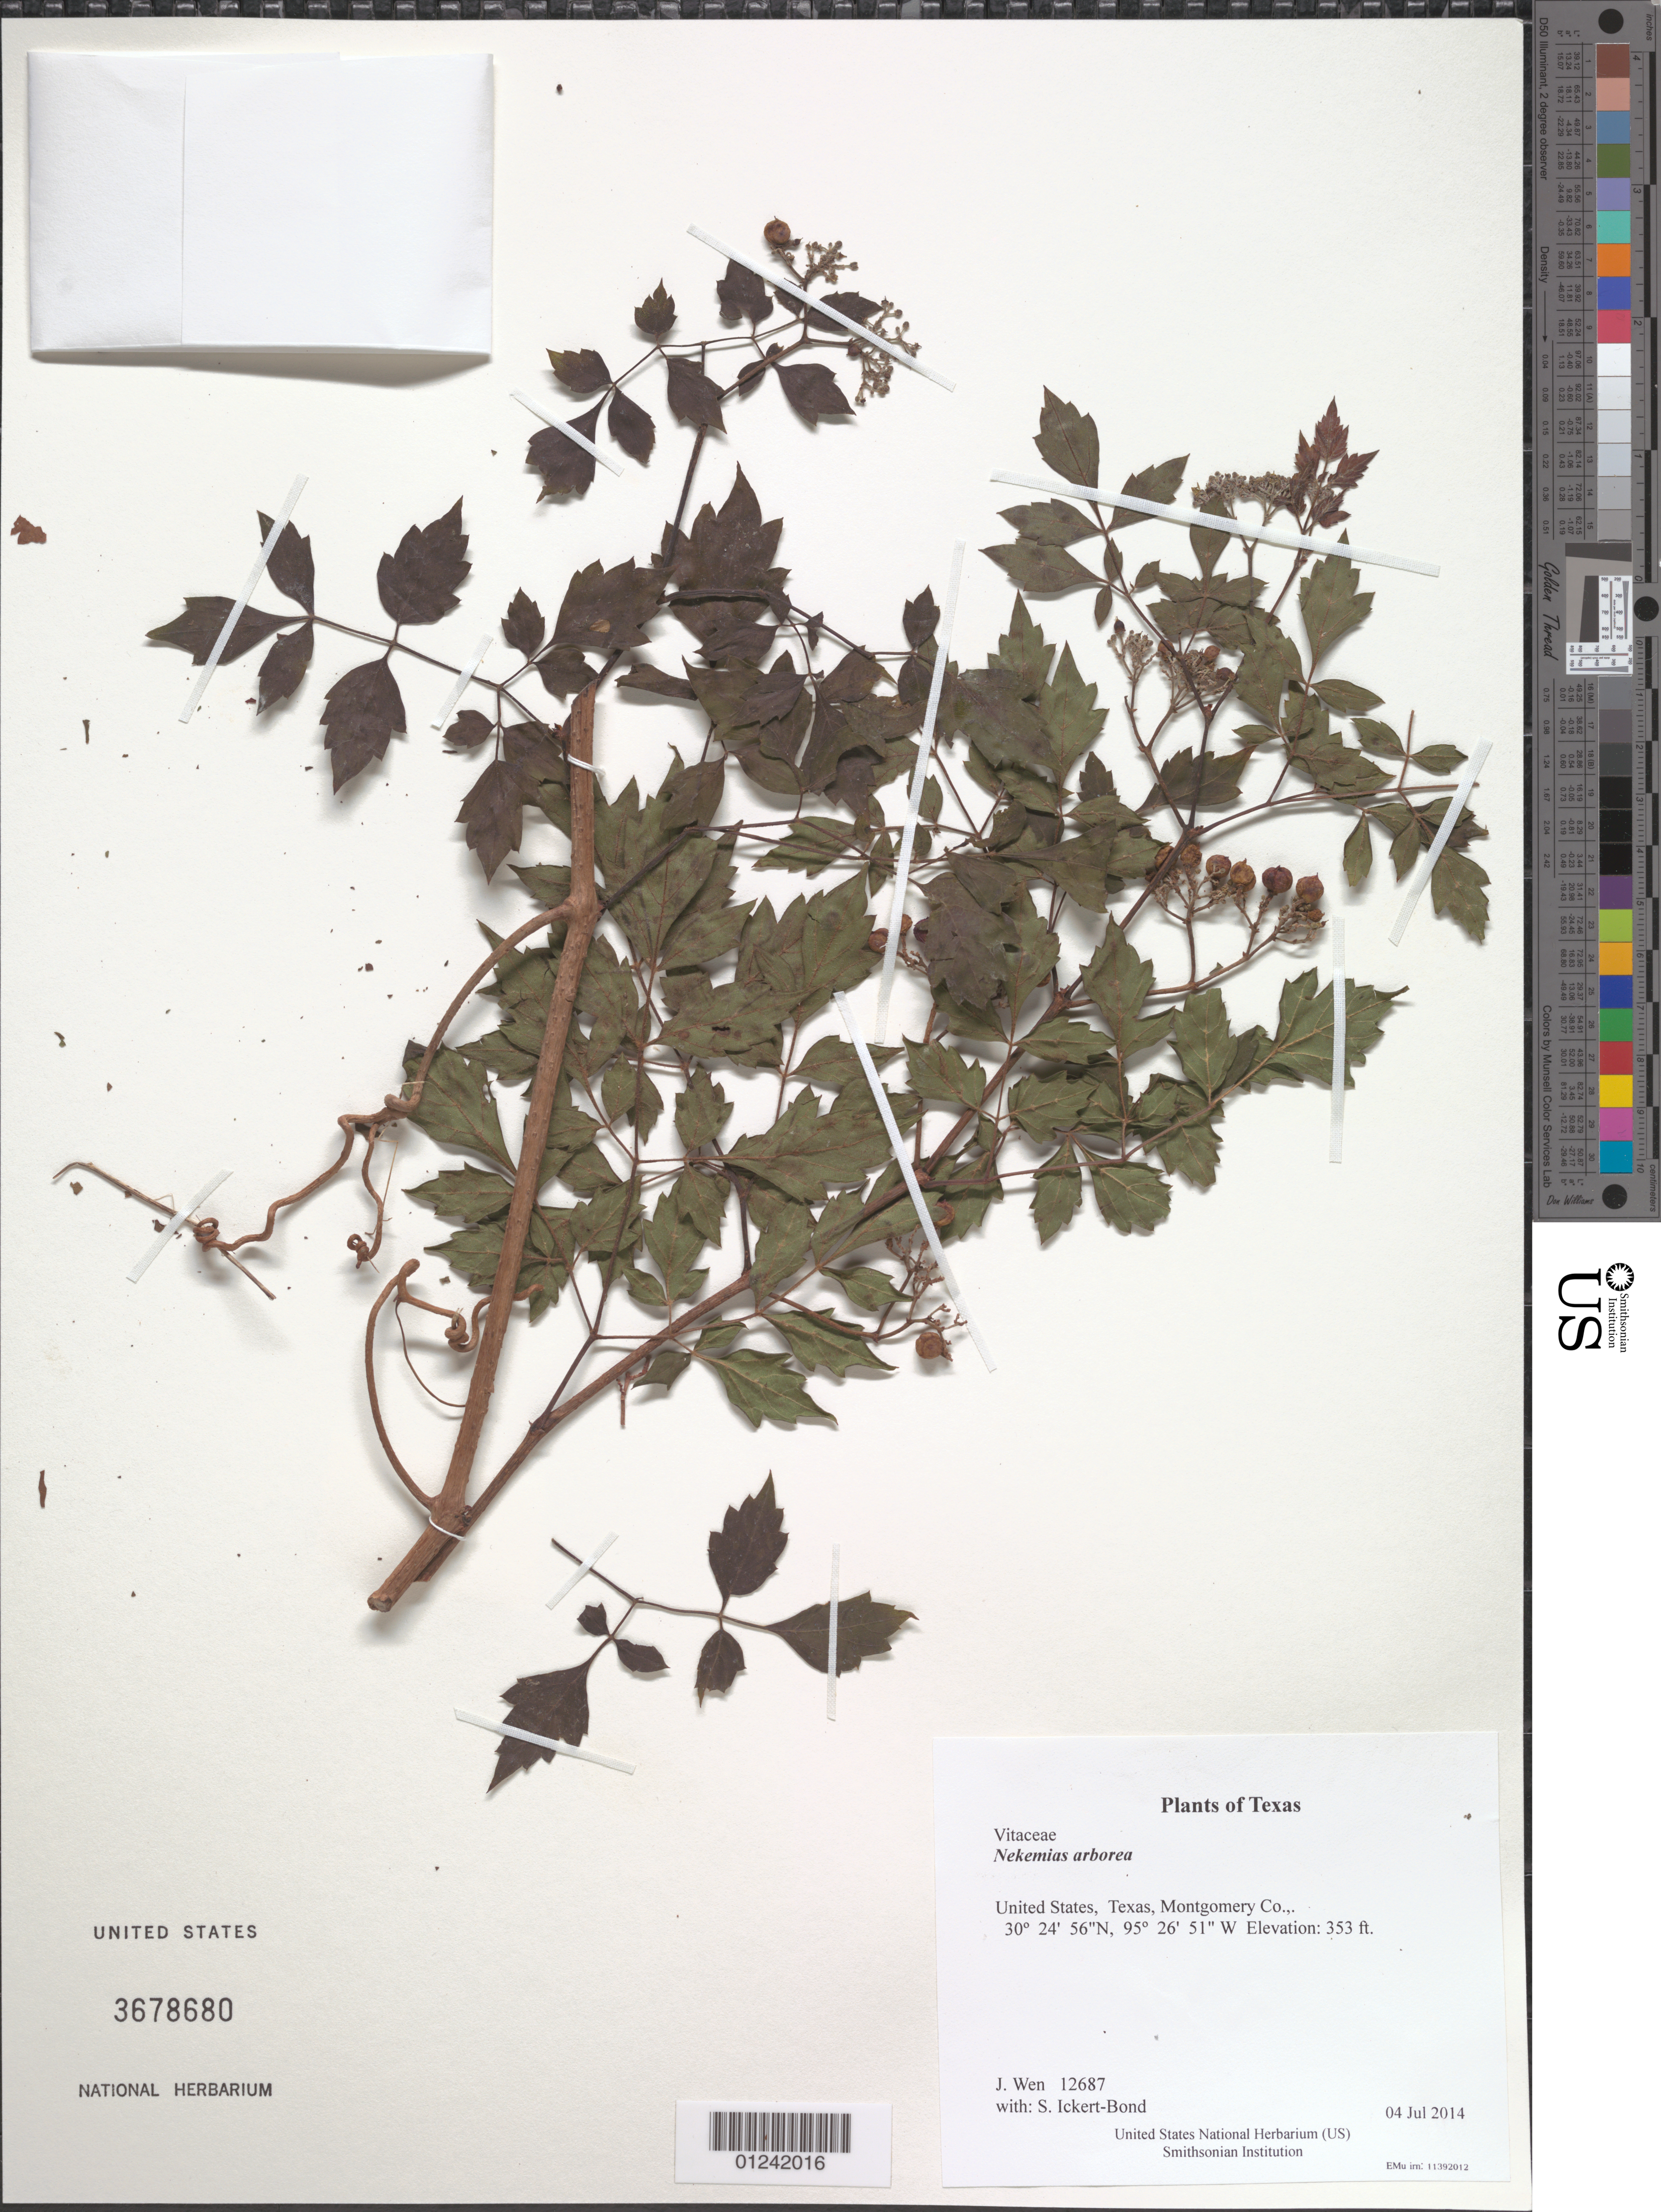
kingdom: Plantae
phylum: Tracheophyta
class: Magnoliopsida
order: Vitales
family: Vitaceae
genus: Nekemias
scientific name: Nekemias arborea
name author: (L.) J. Wen & Boggan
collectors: J. Wen & S. Ickert-Bond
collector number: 12687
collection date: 2014-07-04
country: United States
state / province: Texas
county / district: Montgomery Co.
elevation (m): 108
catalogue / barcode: US 3678680